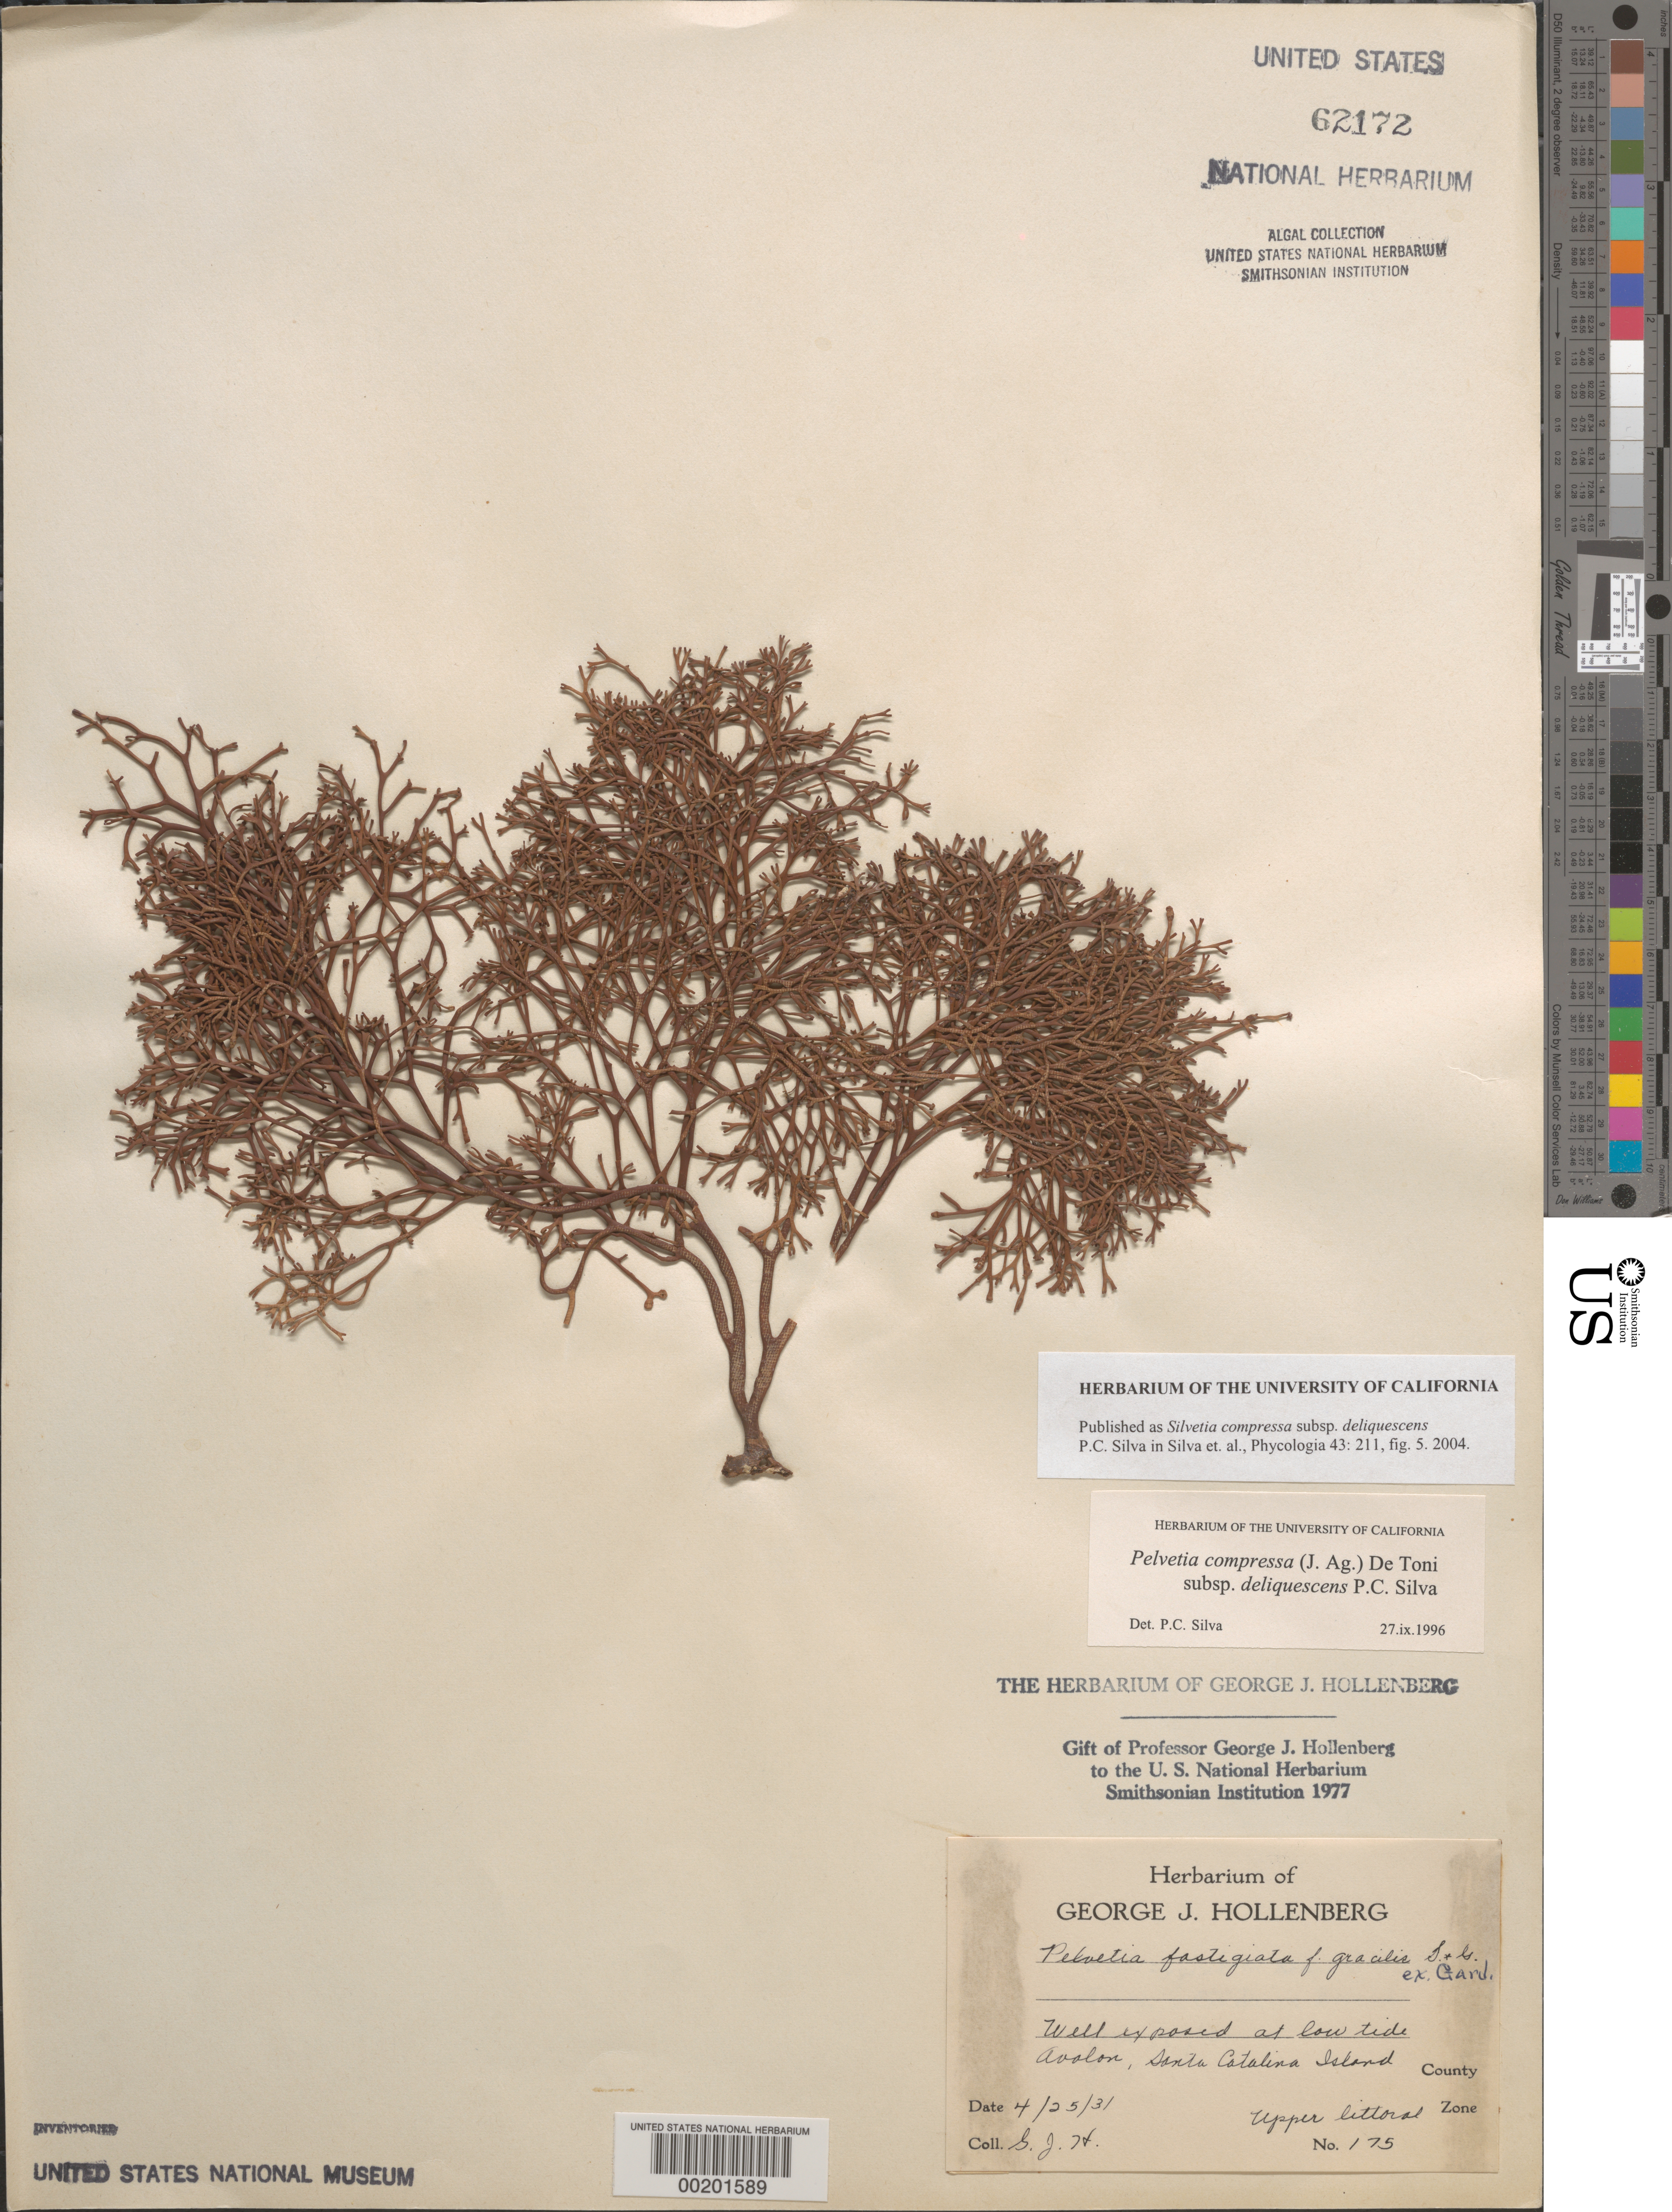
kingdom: Chromista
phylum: Ochrophyta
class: Phaeophyceae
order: Fucales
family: Fucaceae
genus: Silvetia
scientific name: Silvetia compressa subsp. deliquescens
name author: P.C. Silva in P.C. Silva et al.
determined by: Silva, P. C.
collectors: G. Hollenberg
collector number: GJH 175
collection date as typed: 25 Apr 1931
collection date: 1931-04-25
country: United States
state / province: California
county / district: Los Angeles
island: Santa Catalina Island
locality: Avalon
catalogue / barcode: US 62172